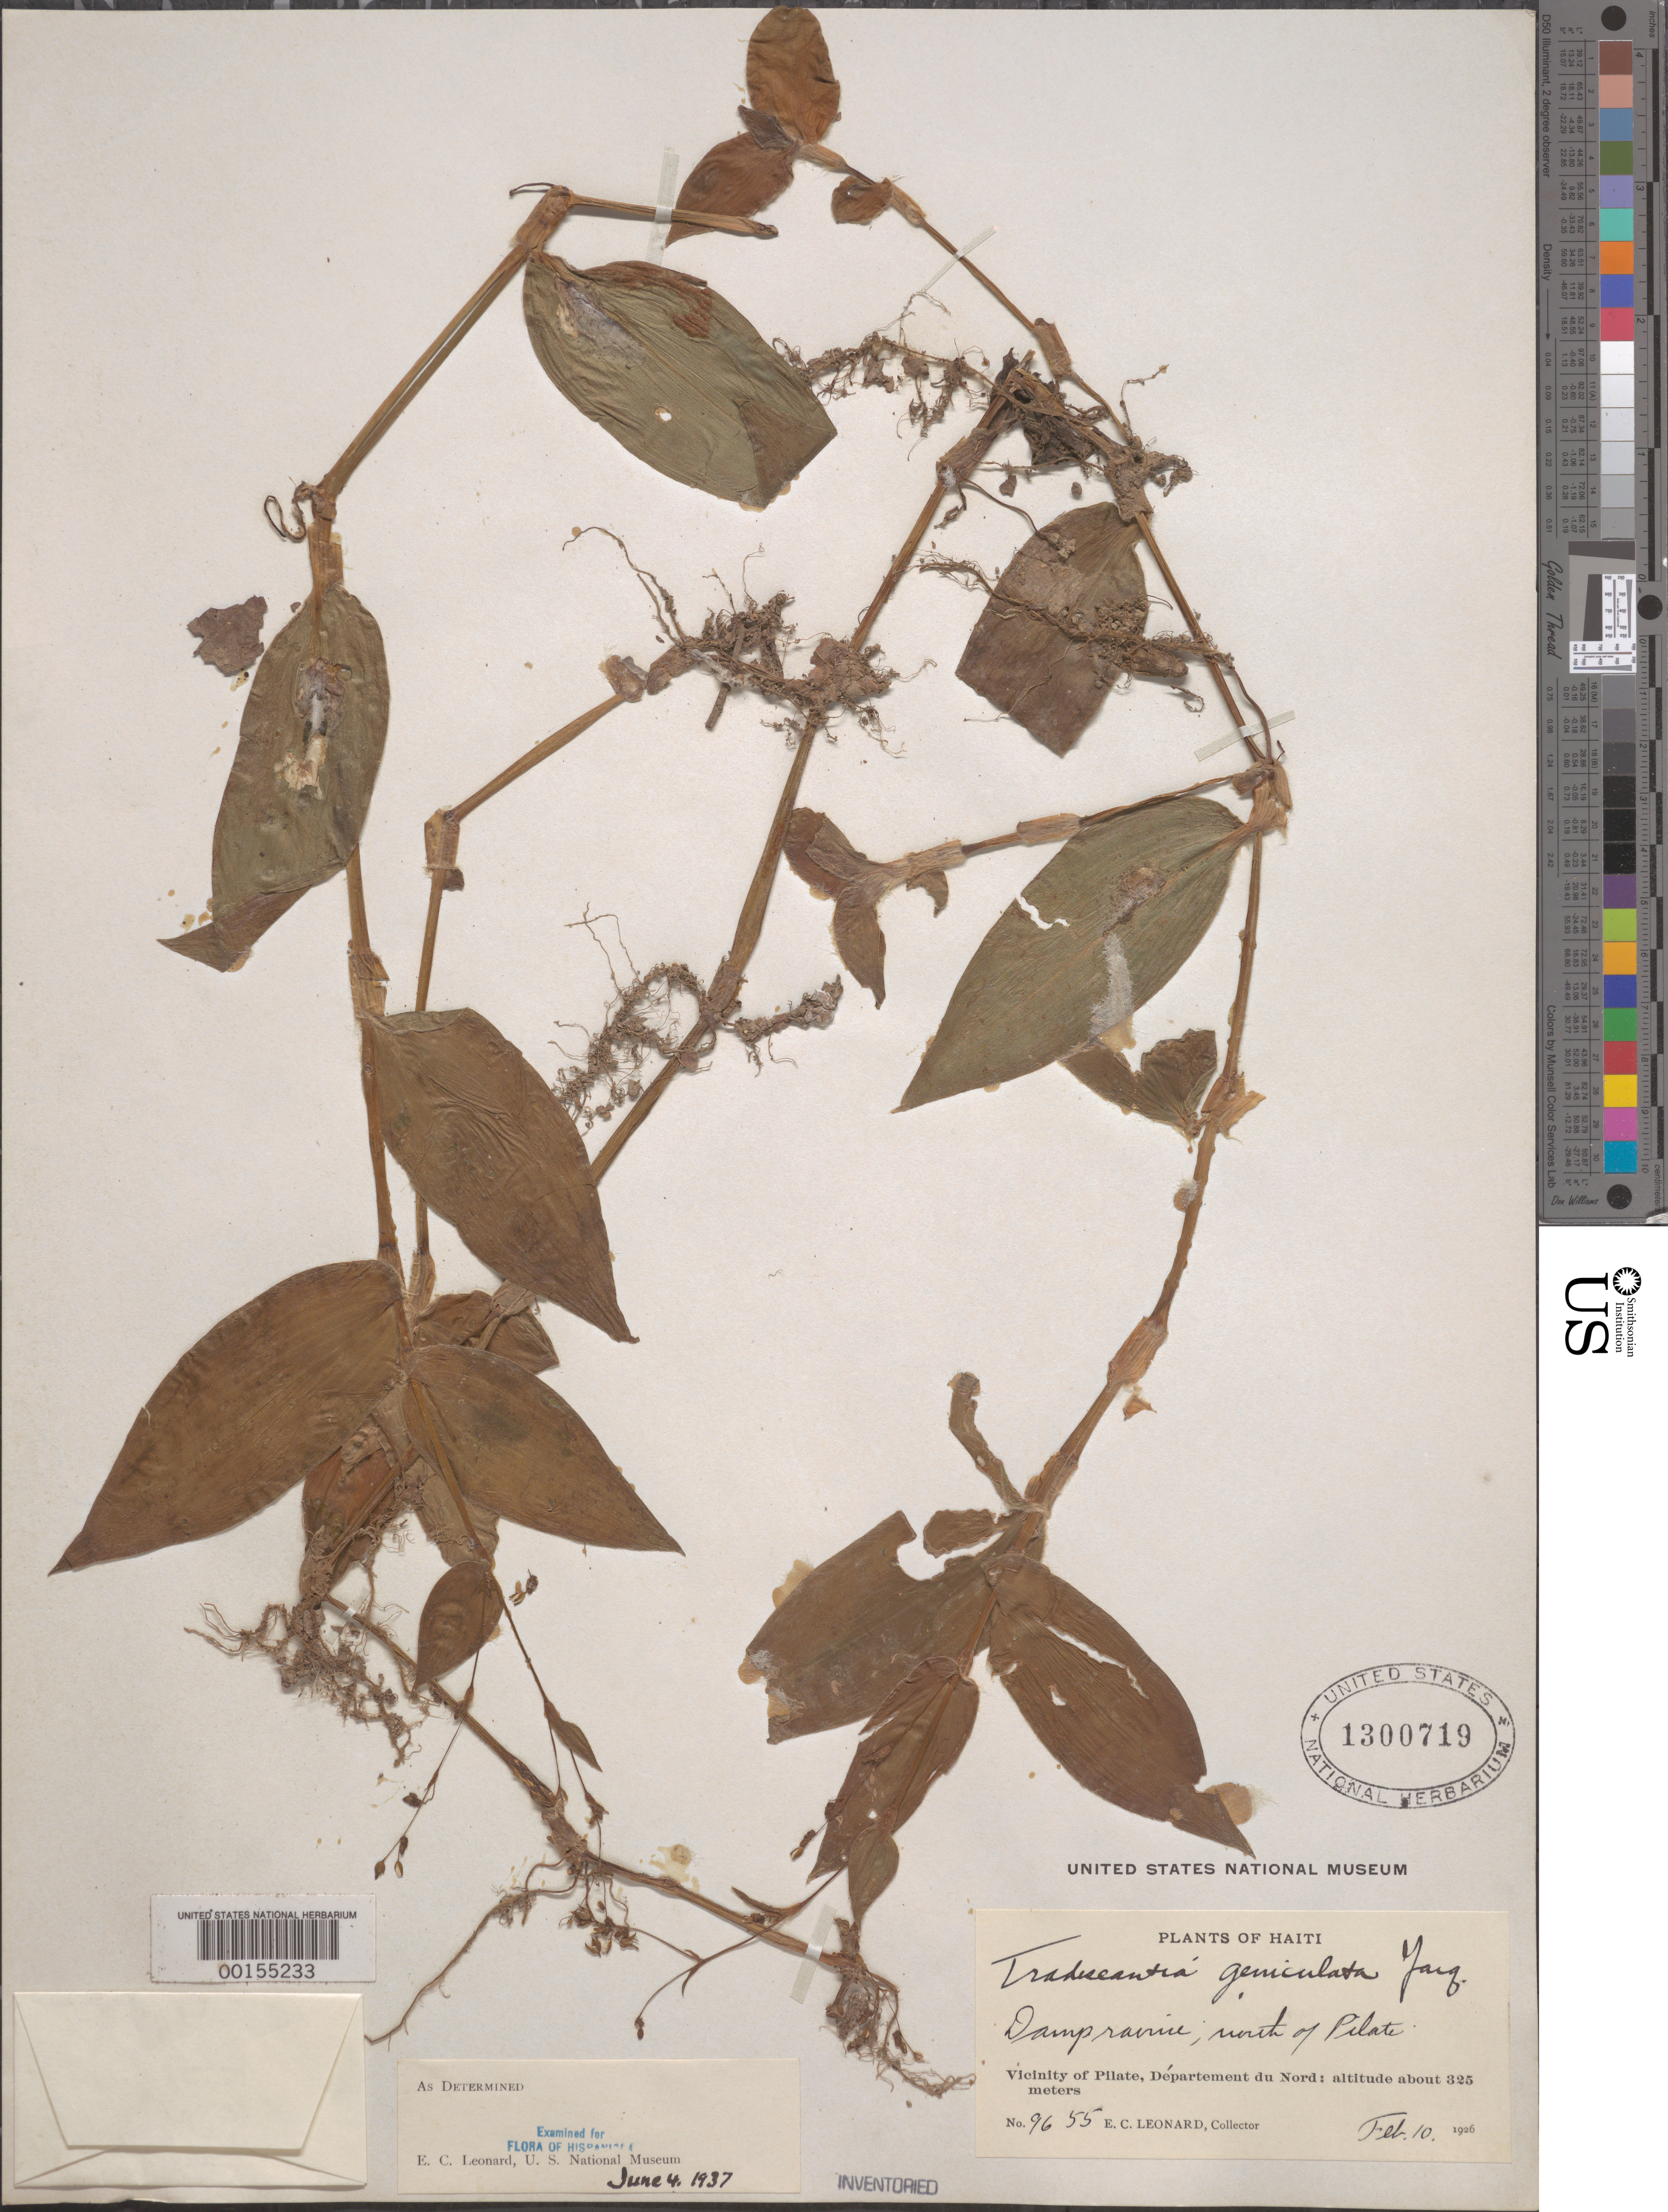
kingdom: Plantae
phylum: Tracheophyta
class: Liliopsida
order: Commelinales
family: Commelinaceae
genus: Gibasis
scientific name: Gibasis geniculata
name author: (Jacq.) Rohweder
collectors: E. C. Leonard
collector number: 9655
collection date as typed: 10 Feb 1926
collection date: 1926-02-10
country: Haiti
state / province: Nord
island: Hispaniola Island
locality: N of pilate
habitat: Damp ravine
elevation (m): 325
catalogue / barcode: US 1300719